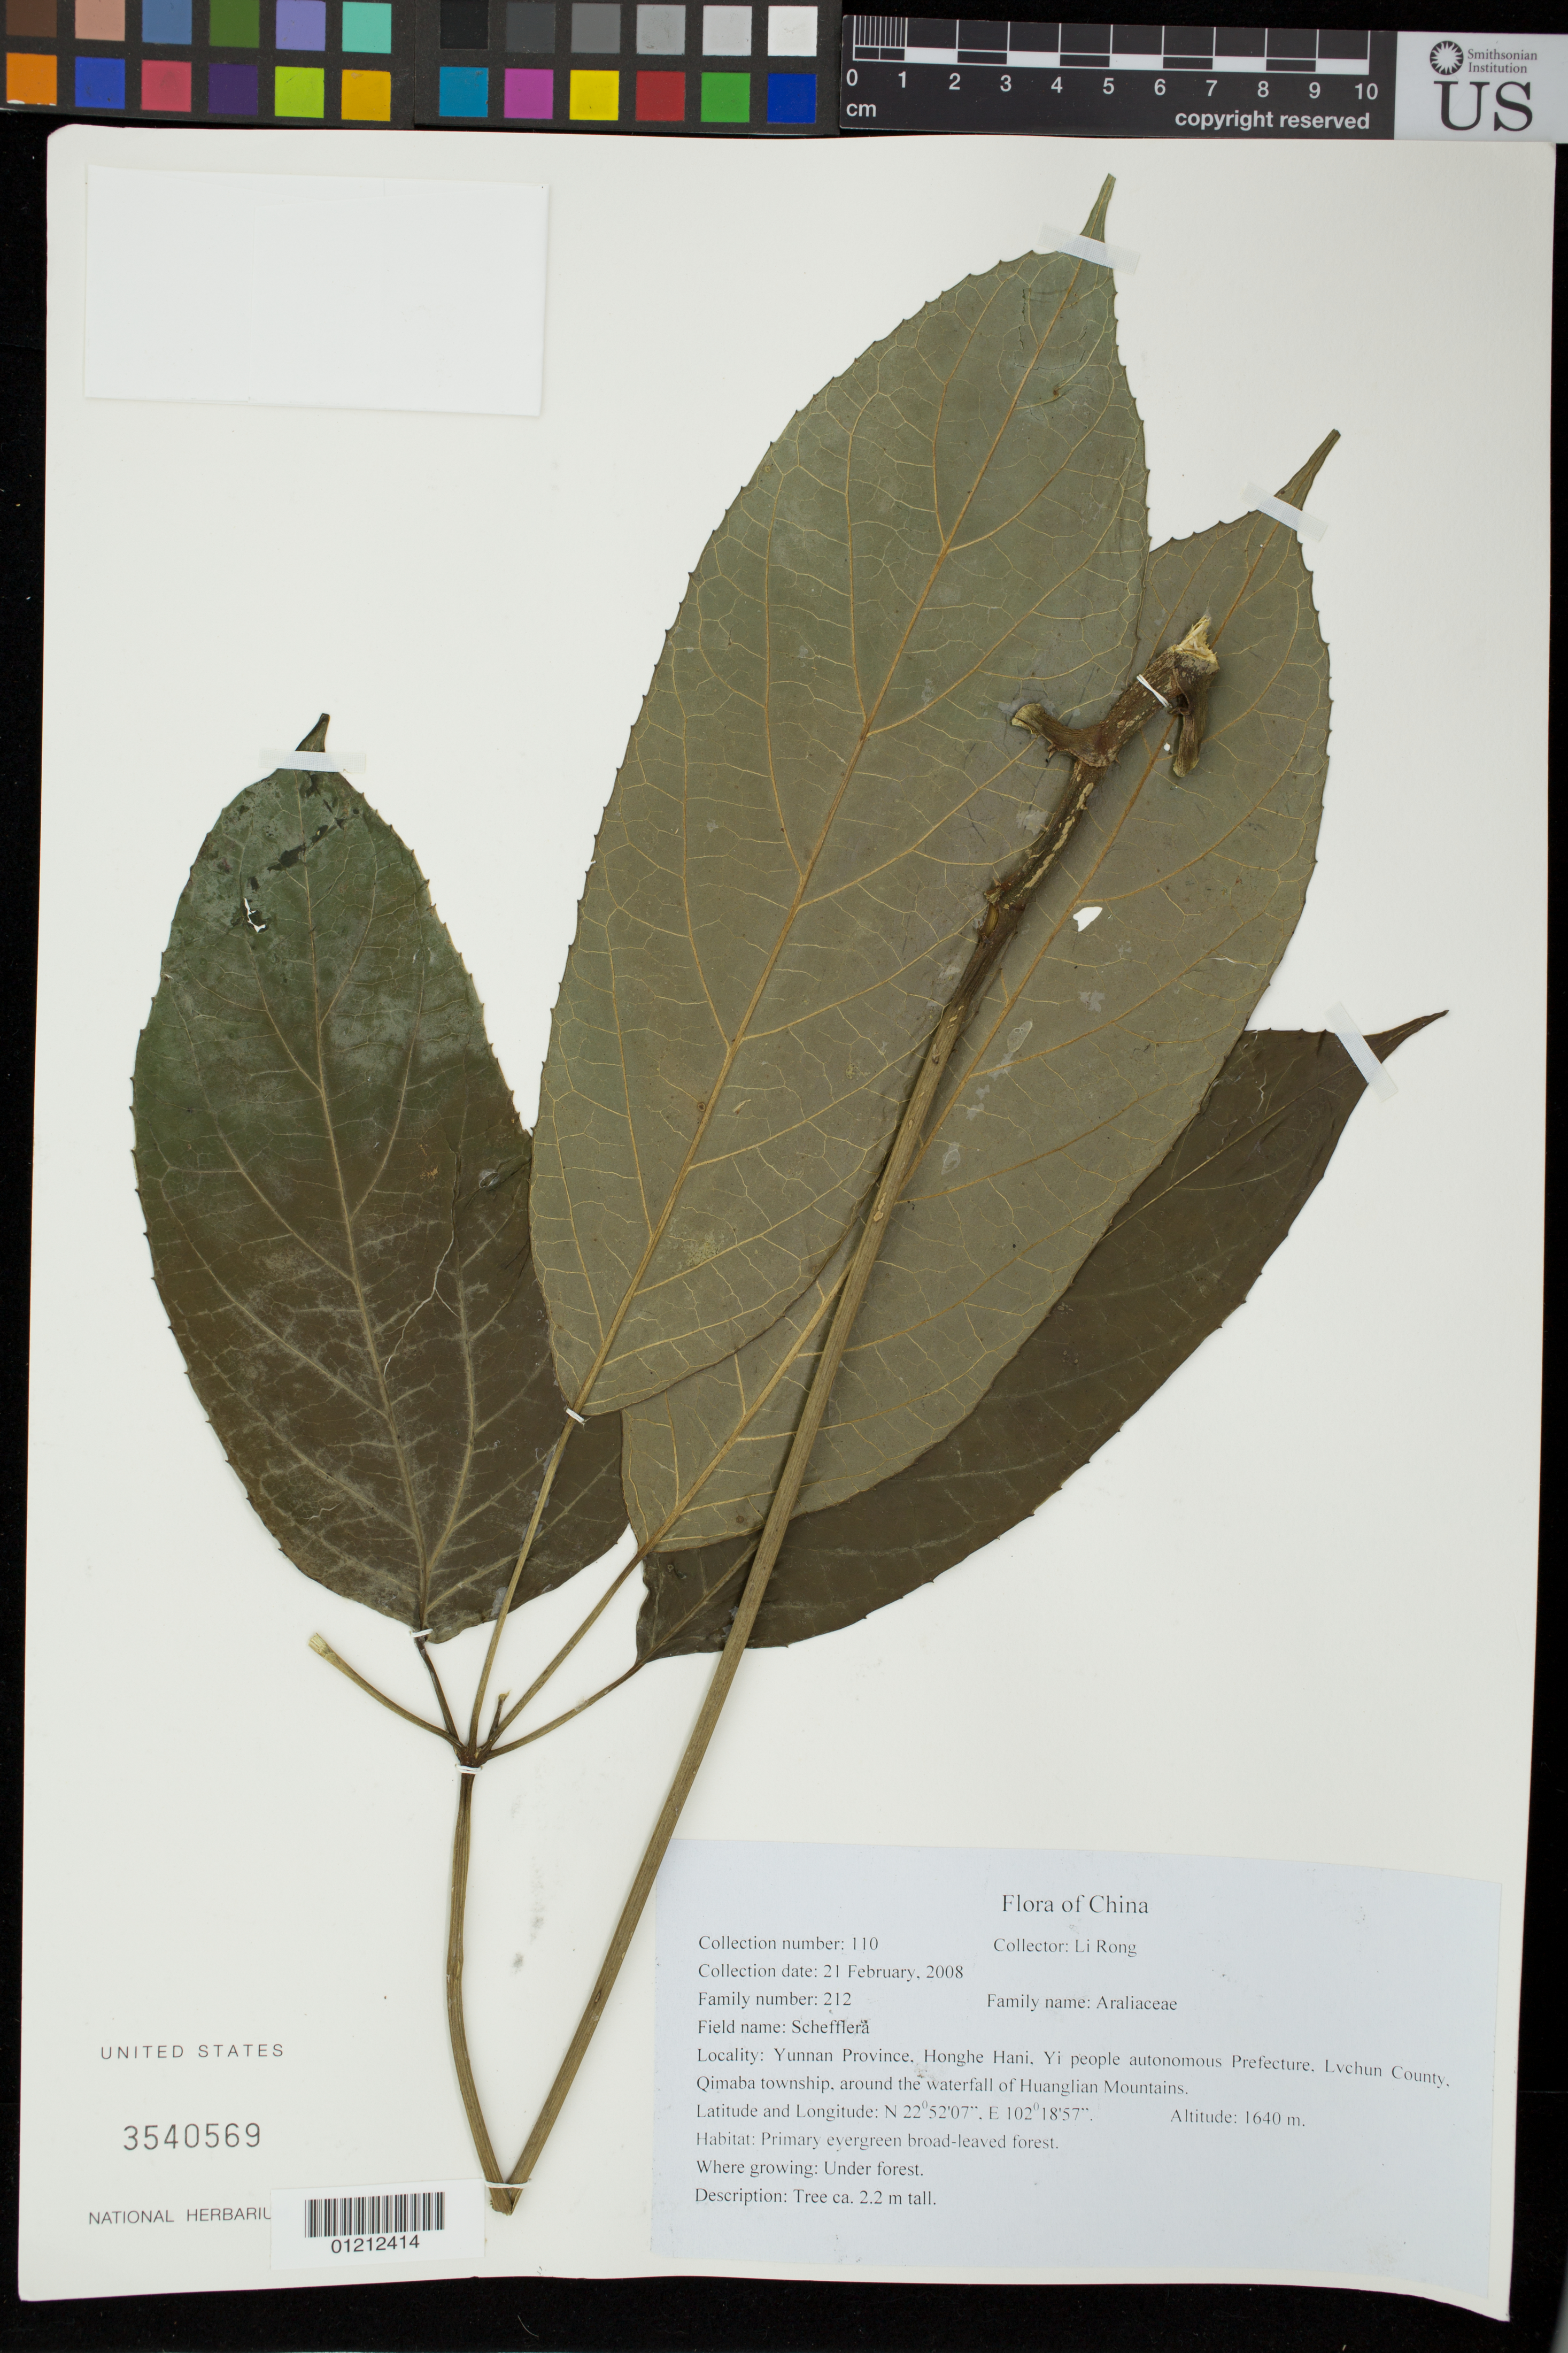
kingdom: Plantae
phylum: Tracheophyta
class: Magnoliopsida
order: Apiales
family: Araliaceae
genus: Schefflera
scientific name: Schefflera sp.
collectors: R. Li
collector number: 110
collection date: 2008-02-21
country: China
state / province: Yunnan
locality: Honghe Hani, Yi people autonomous Prefecture,Lvchun County, Qimaba township, around the waterfall of Huanglian Mountains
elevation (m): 1640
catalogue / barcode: US 3540569